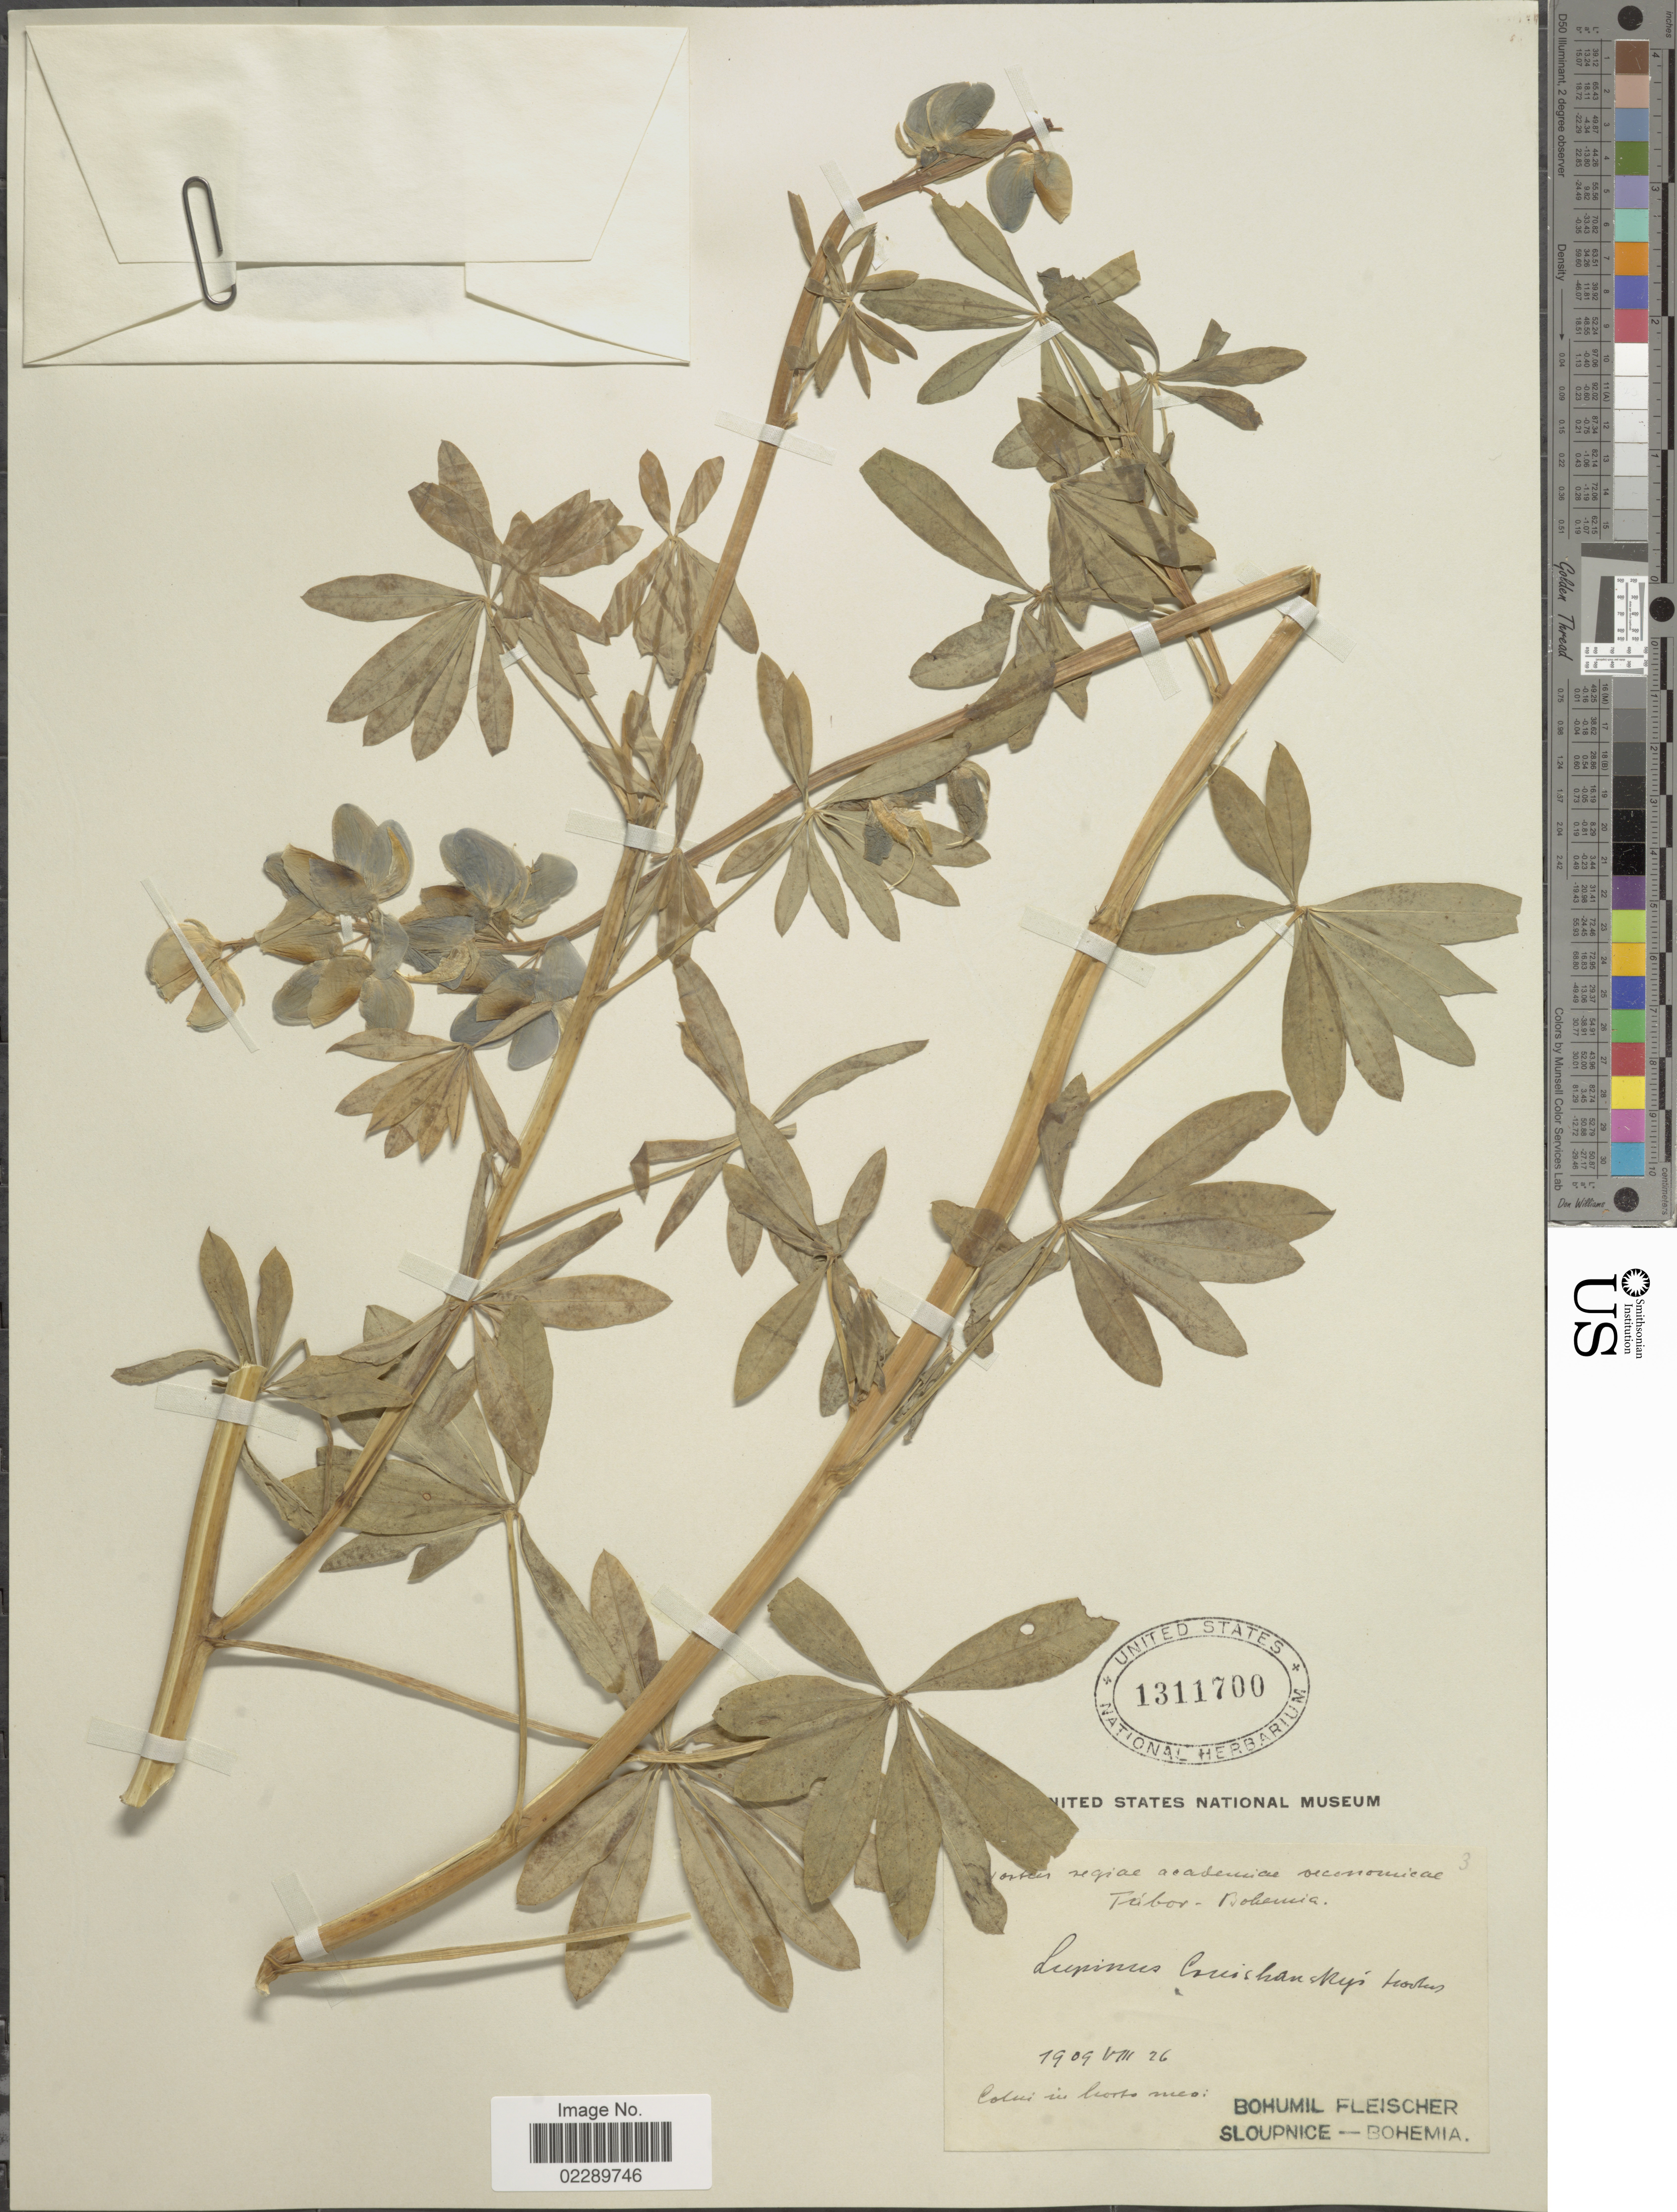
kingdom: Plantae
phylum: Tracheophyta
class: Magnoliopsida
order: Fabales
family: Fabaceae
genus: Lupinus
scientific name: Lupinus cruckshanksii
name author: Hook.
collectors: B. Fleischer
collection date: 1909-08-26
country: Czechia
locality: Sloupnice - Bohemia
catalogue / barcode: US 1311700